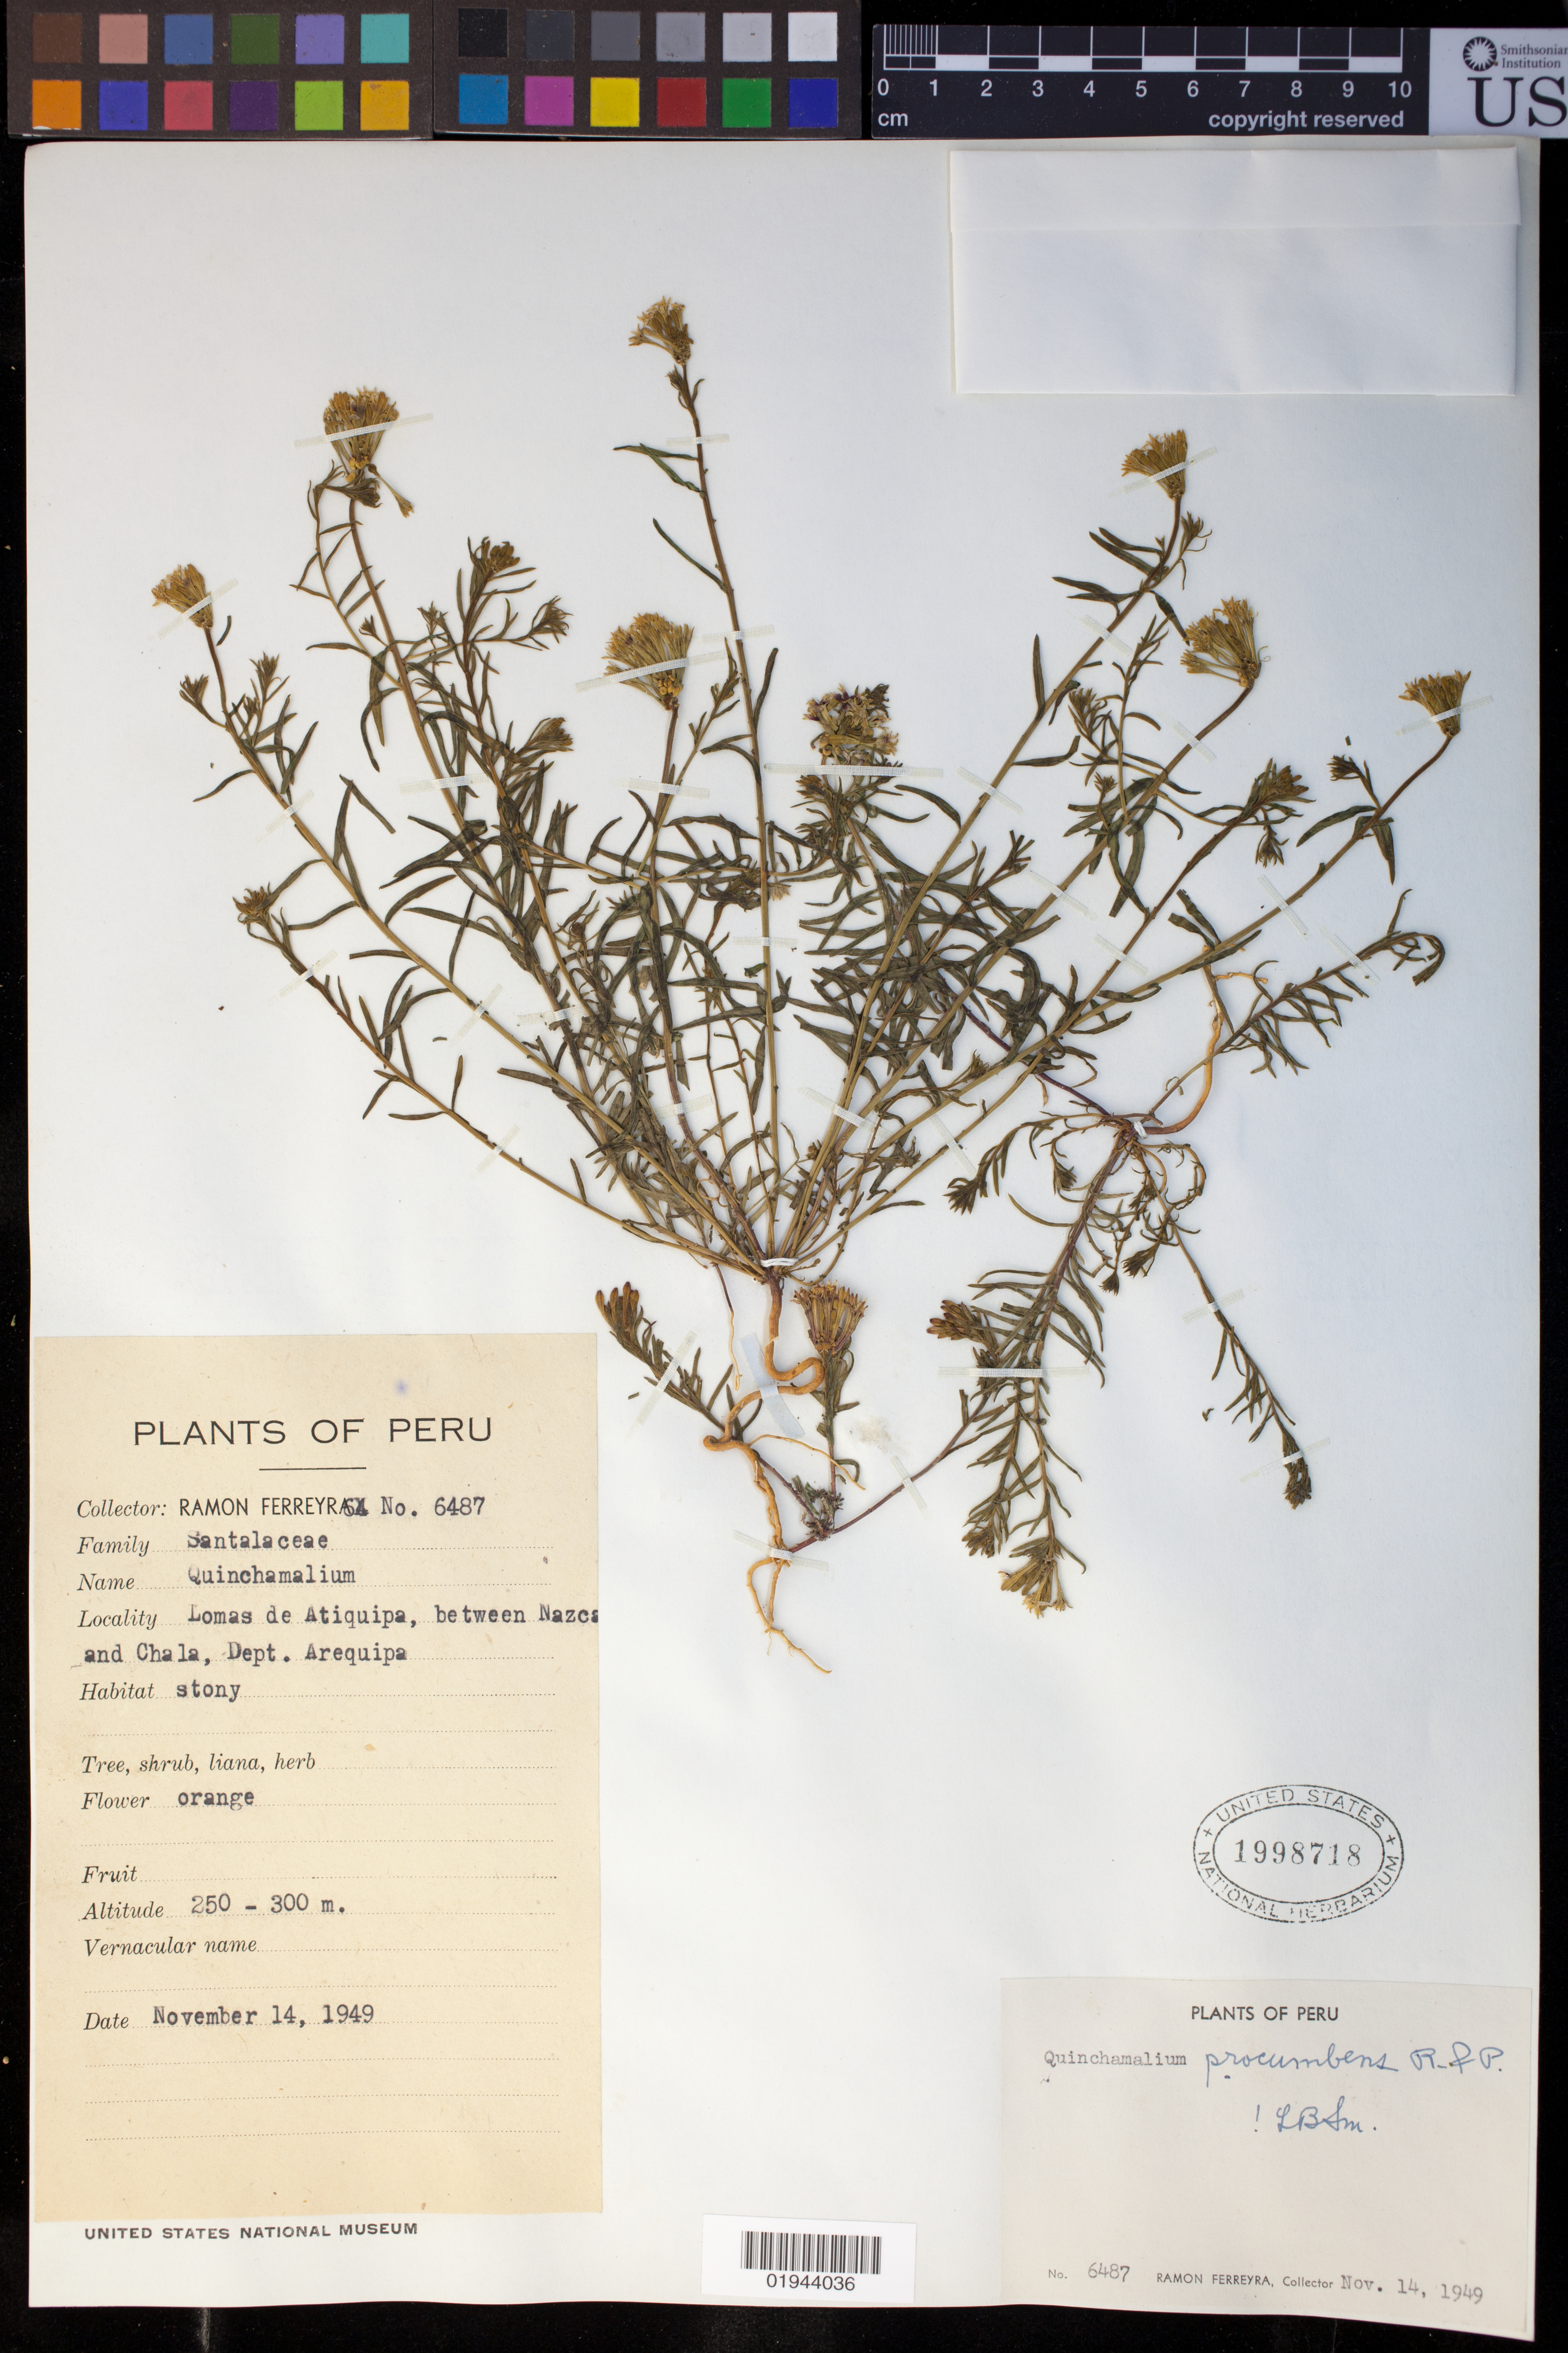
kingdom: Plantae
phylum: Tracheophyta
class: Magnoliopsida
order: Santalales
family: Schoepfiaceae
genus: Quinchamalium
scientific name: Quinchamalium procumbens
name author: Ruiz & Pav.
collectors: R. A. Ferreyra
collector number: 6487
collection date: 1949-11-14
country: Peru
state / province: Arequipa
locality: Lomas de Atiquipa, between Nazca and Chala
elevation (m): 250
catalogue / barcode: US 1998718